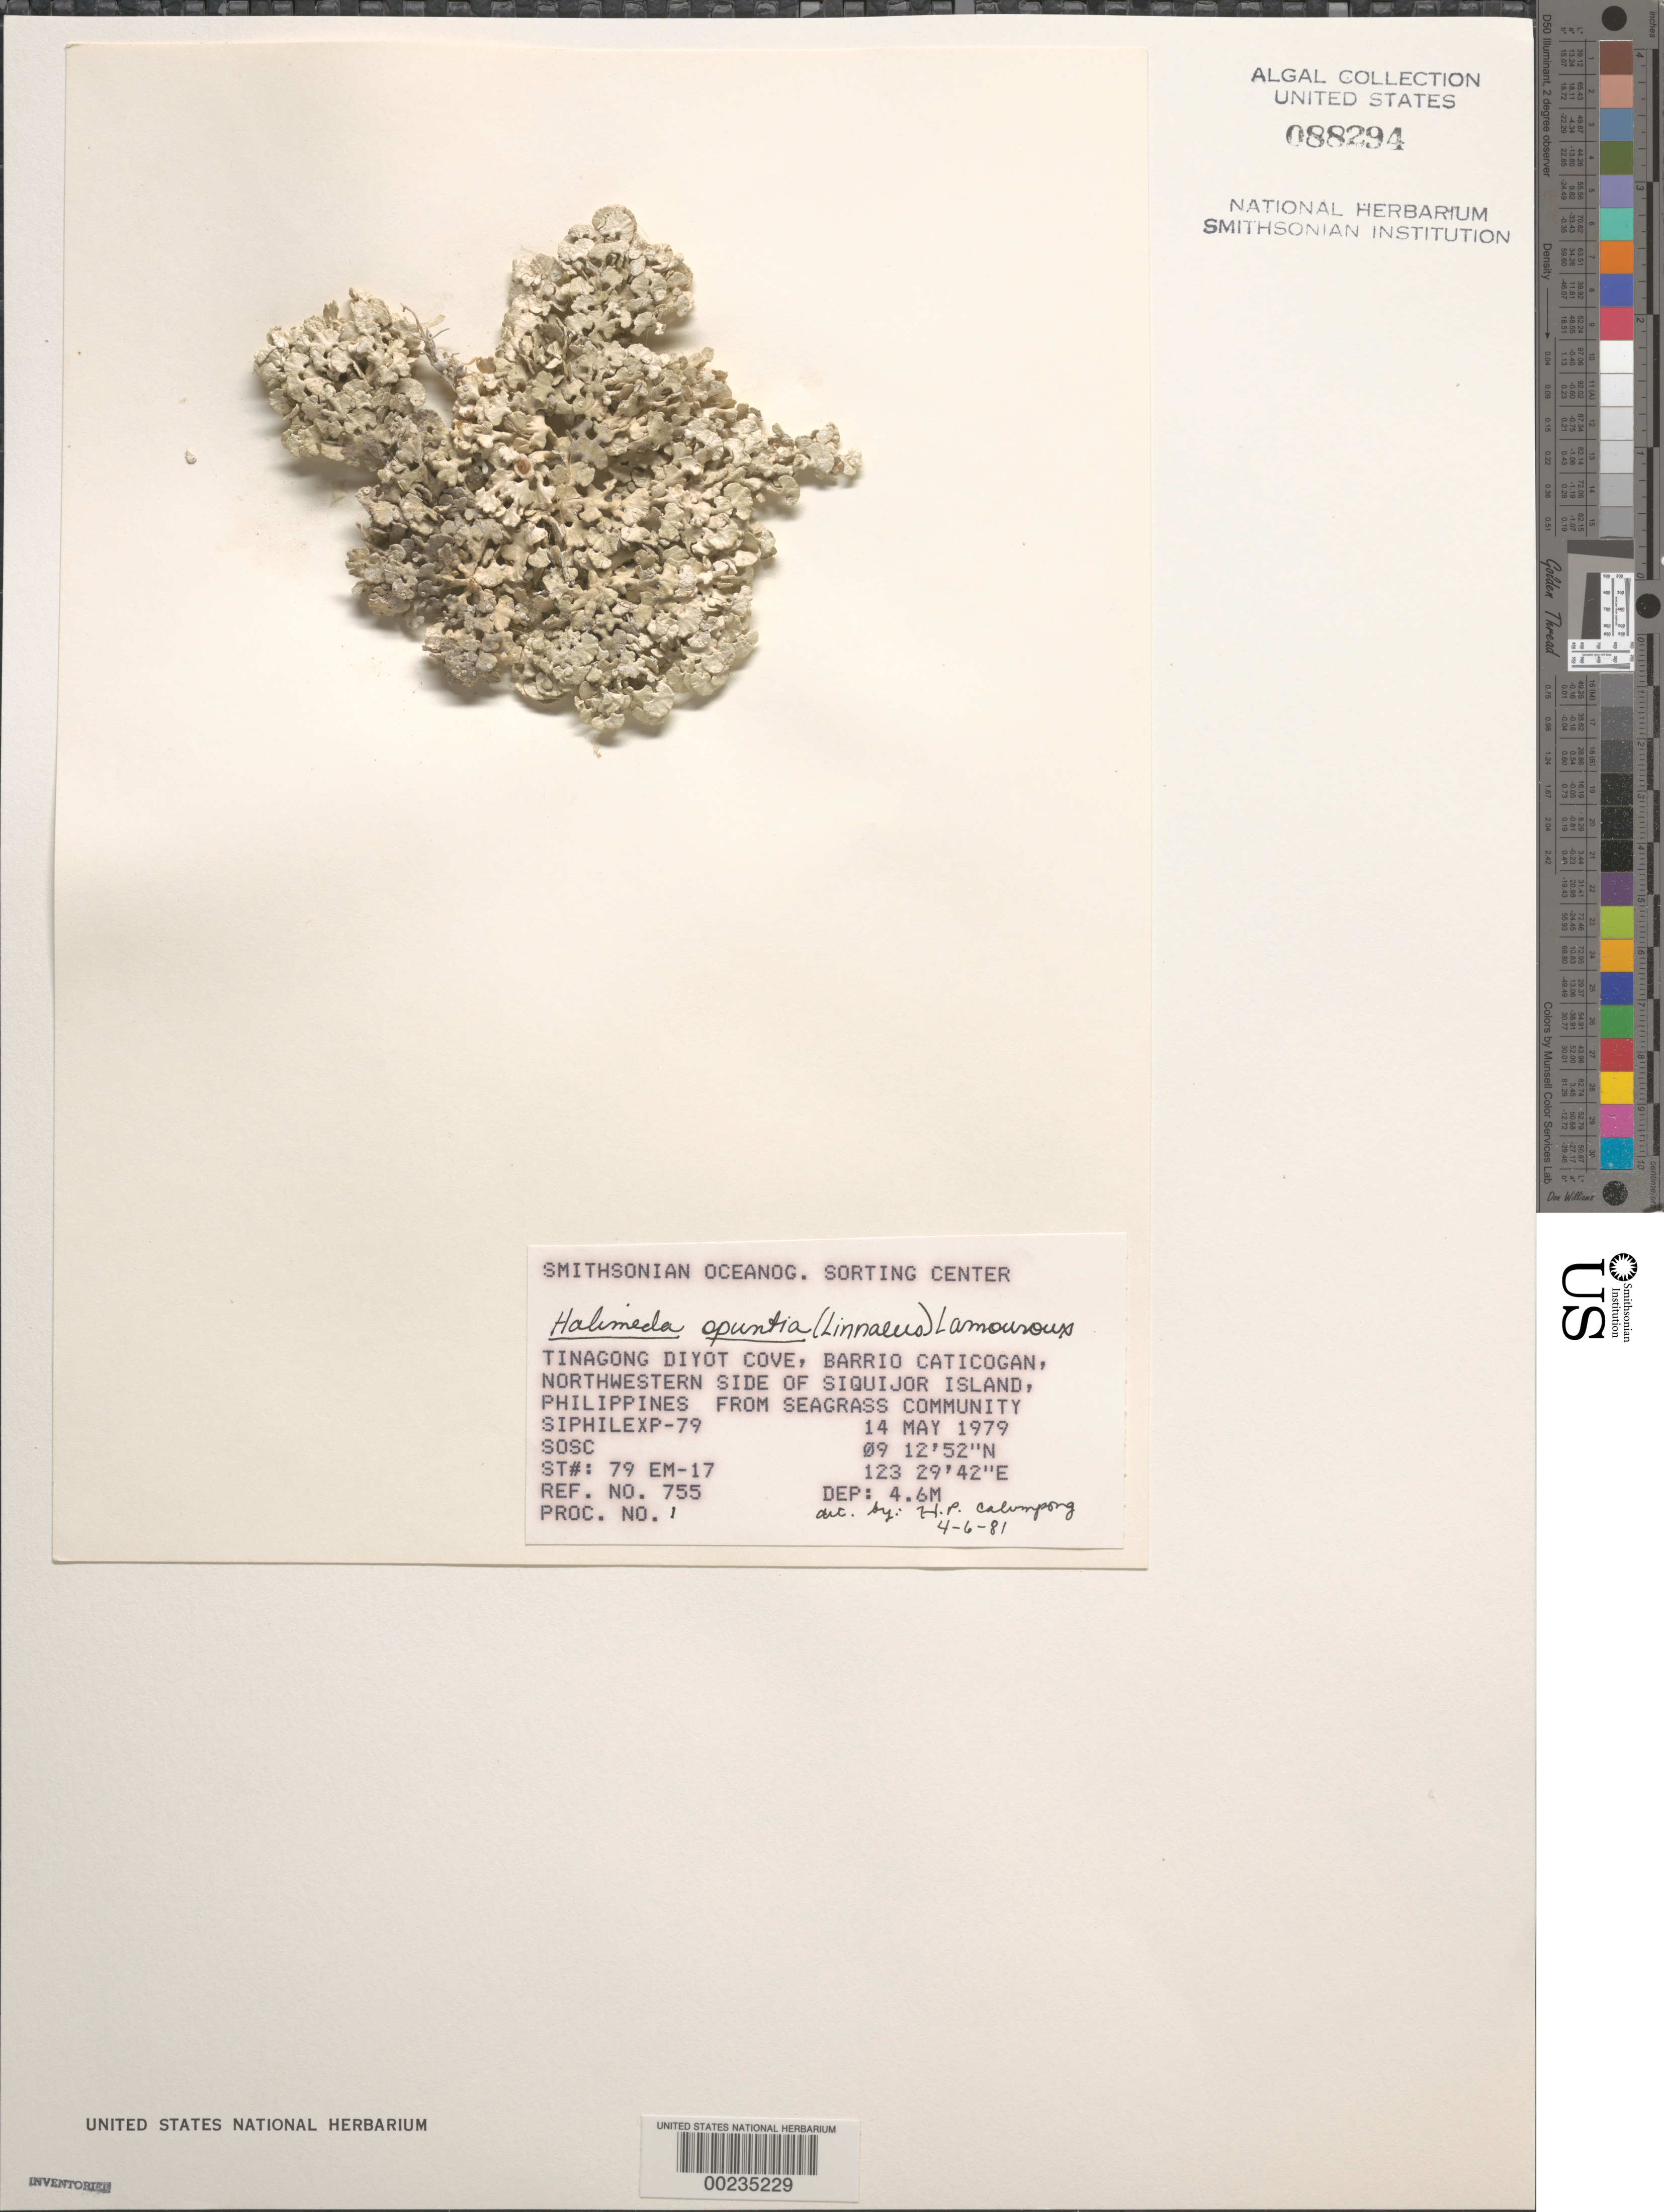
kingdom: Plantae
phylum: Chlorophyta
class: Ulvophyceae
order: Bryopsidales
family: Halimedaceae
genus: Halimeda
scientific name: Halimeda opuntia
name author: (L.) J.V.Lamouroux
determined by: Calumpong, H. P.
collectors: SOSC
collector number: Station 79 Em-17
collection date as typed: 14 May 1979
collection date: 1979-05-14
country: Philippines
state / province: Central Visayas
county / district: Siquijor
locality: Visayan, Siquijor island, barrio caticogan, tinagong diyot cove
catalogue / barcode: US 88294